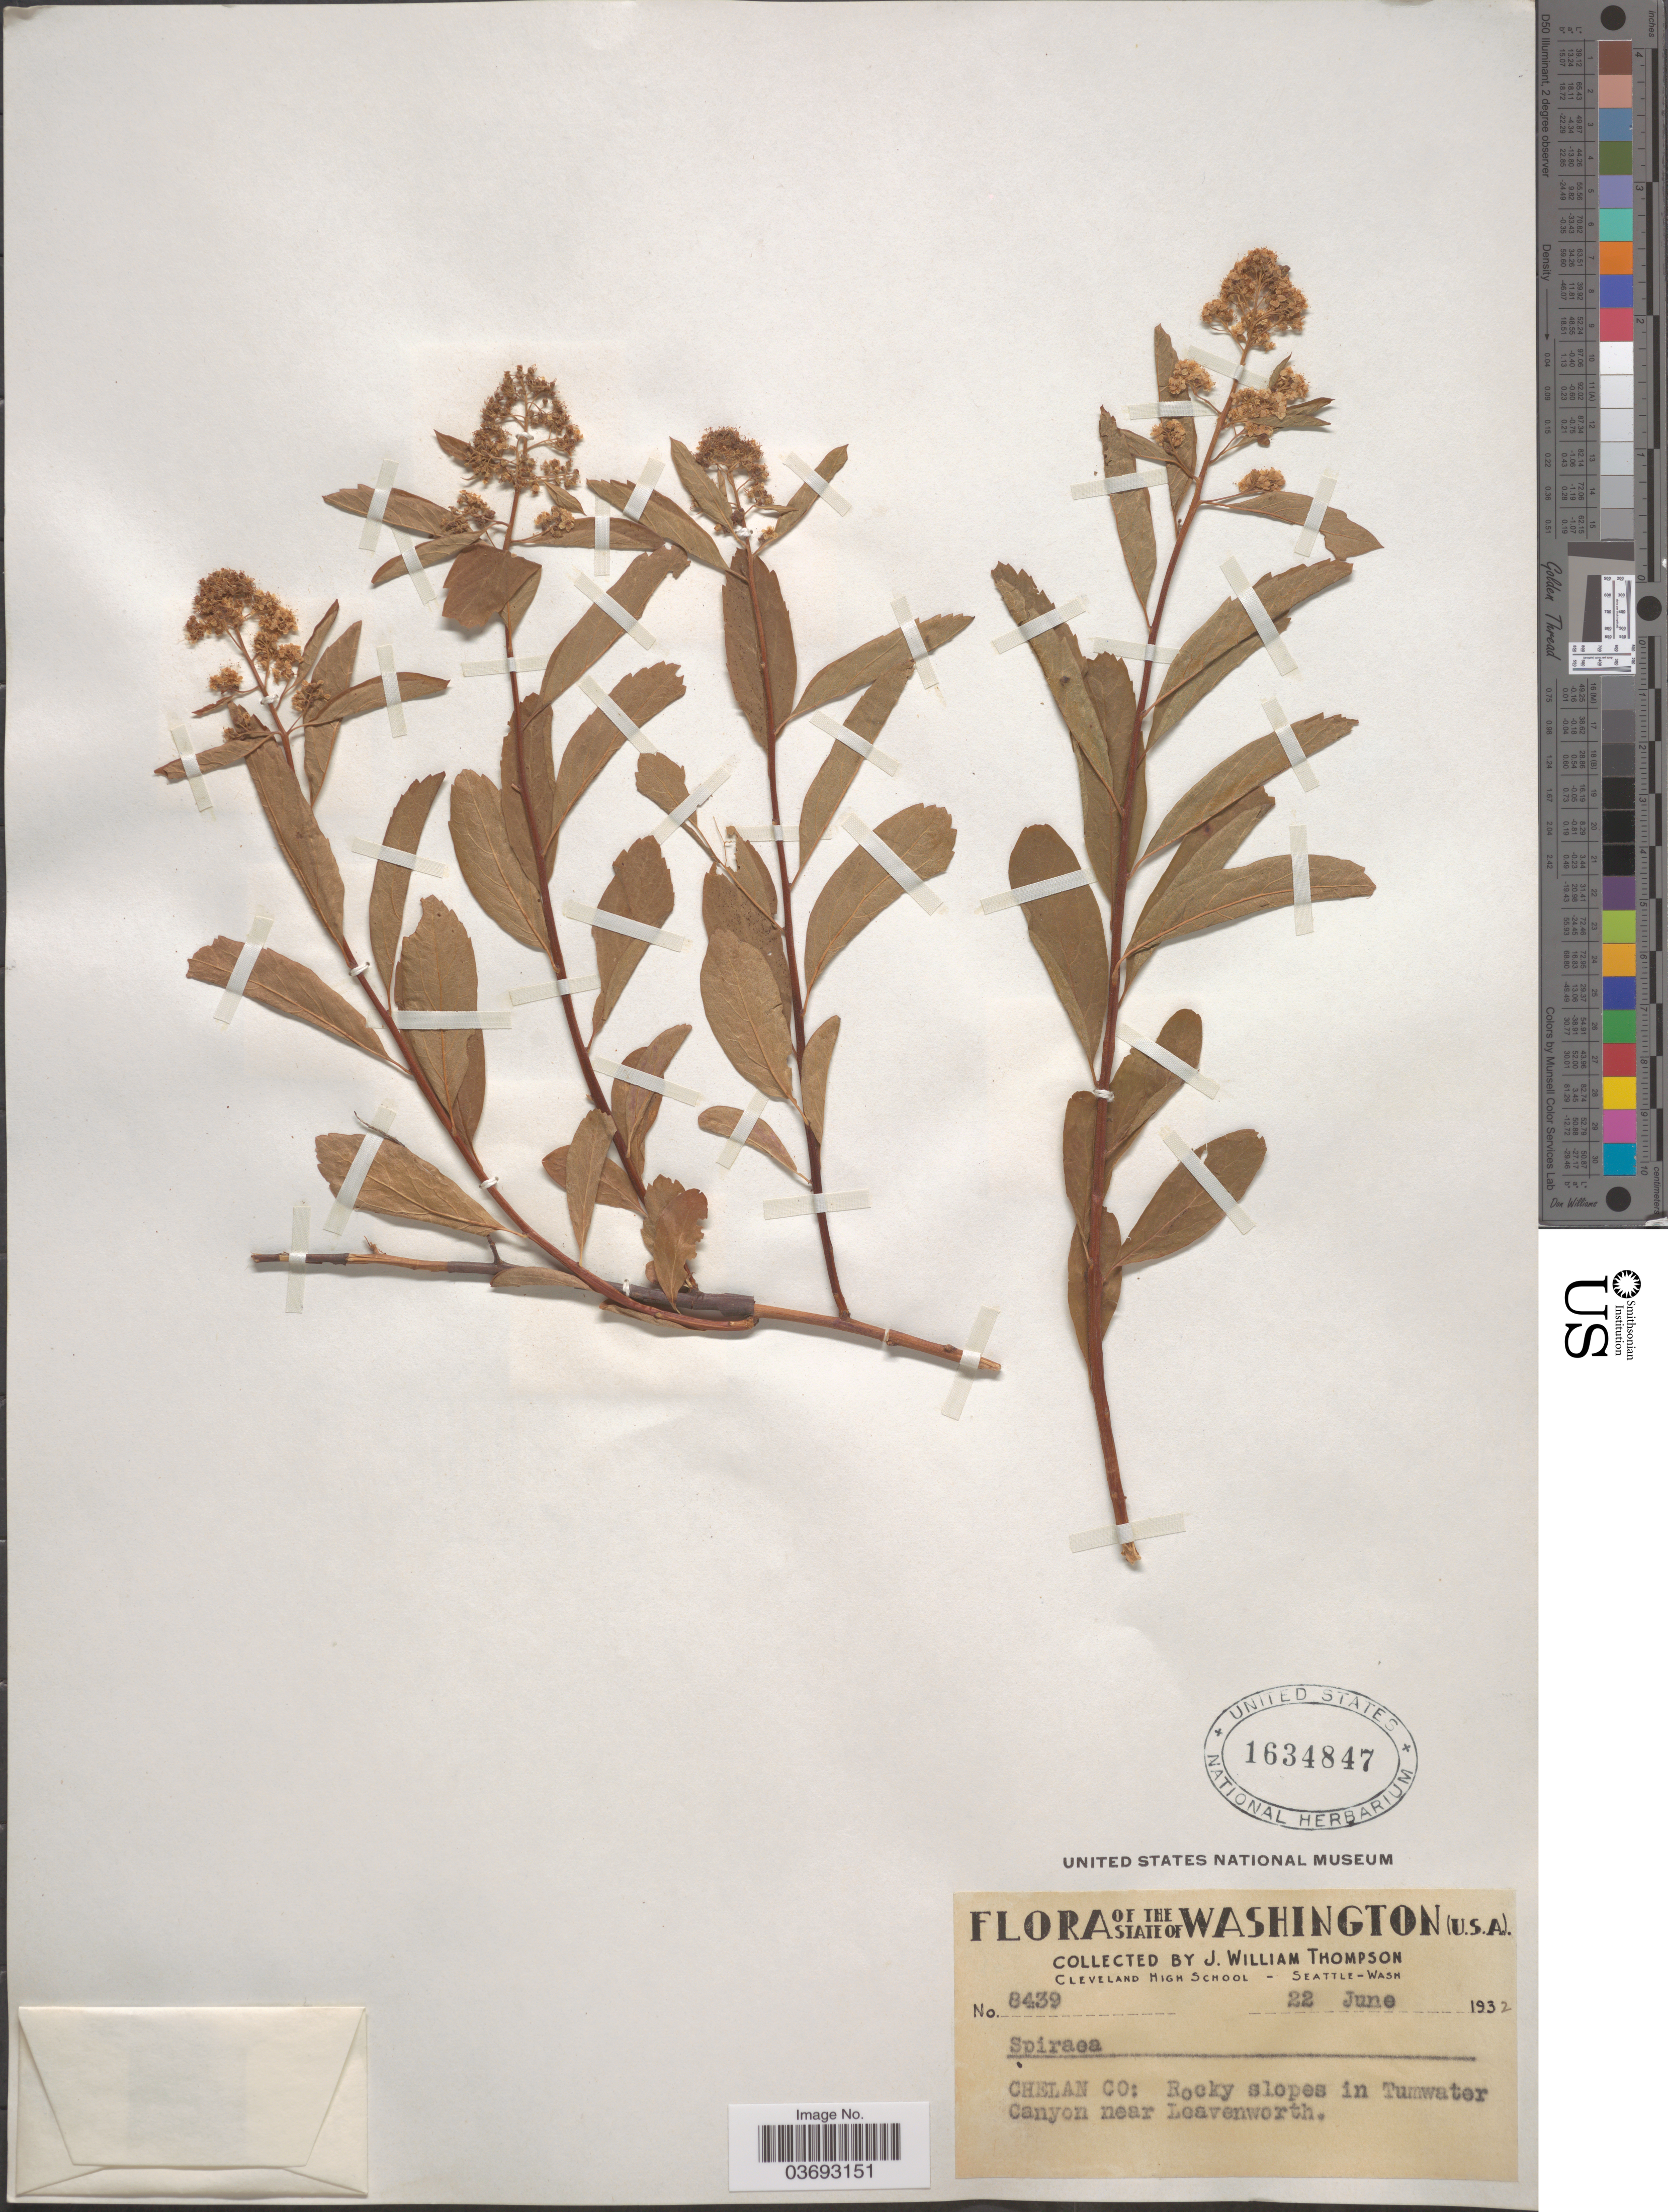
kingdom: Plantae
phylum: Tracheophyta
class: Magnoliopsida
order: Rosales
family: Rosaceae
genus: Spiraea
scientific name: Spiraea sp.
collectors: J. W. Thompson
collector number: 8439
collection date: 1932-06-22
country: United States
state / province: Washington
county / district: Chelan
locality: Chelan Co: Rocky slopes in Tumwater Canyon near Leavenworth.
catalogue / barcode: US 1634847